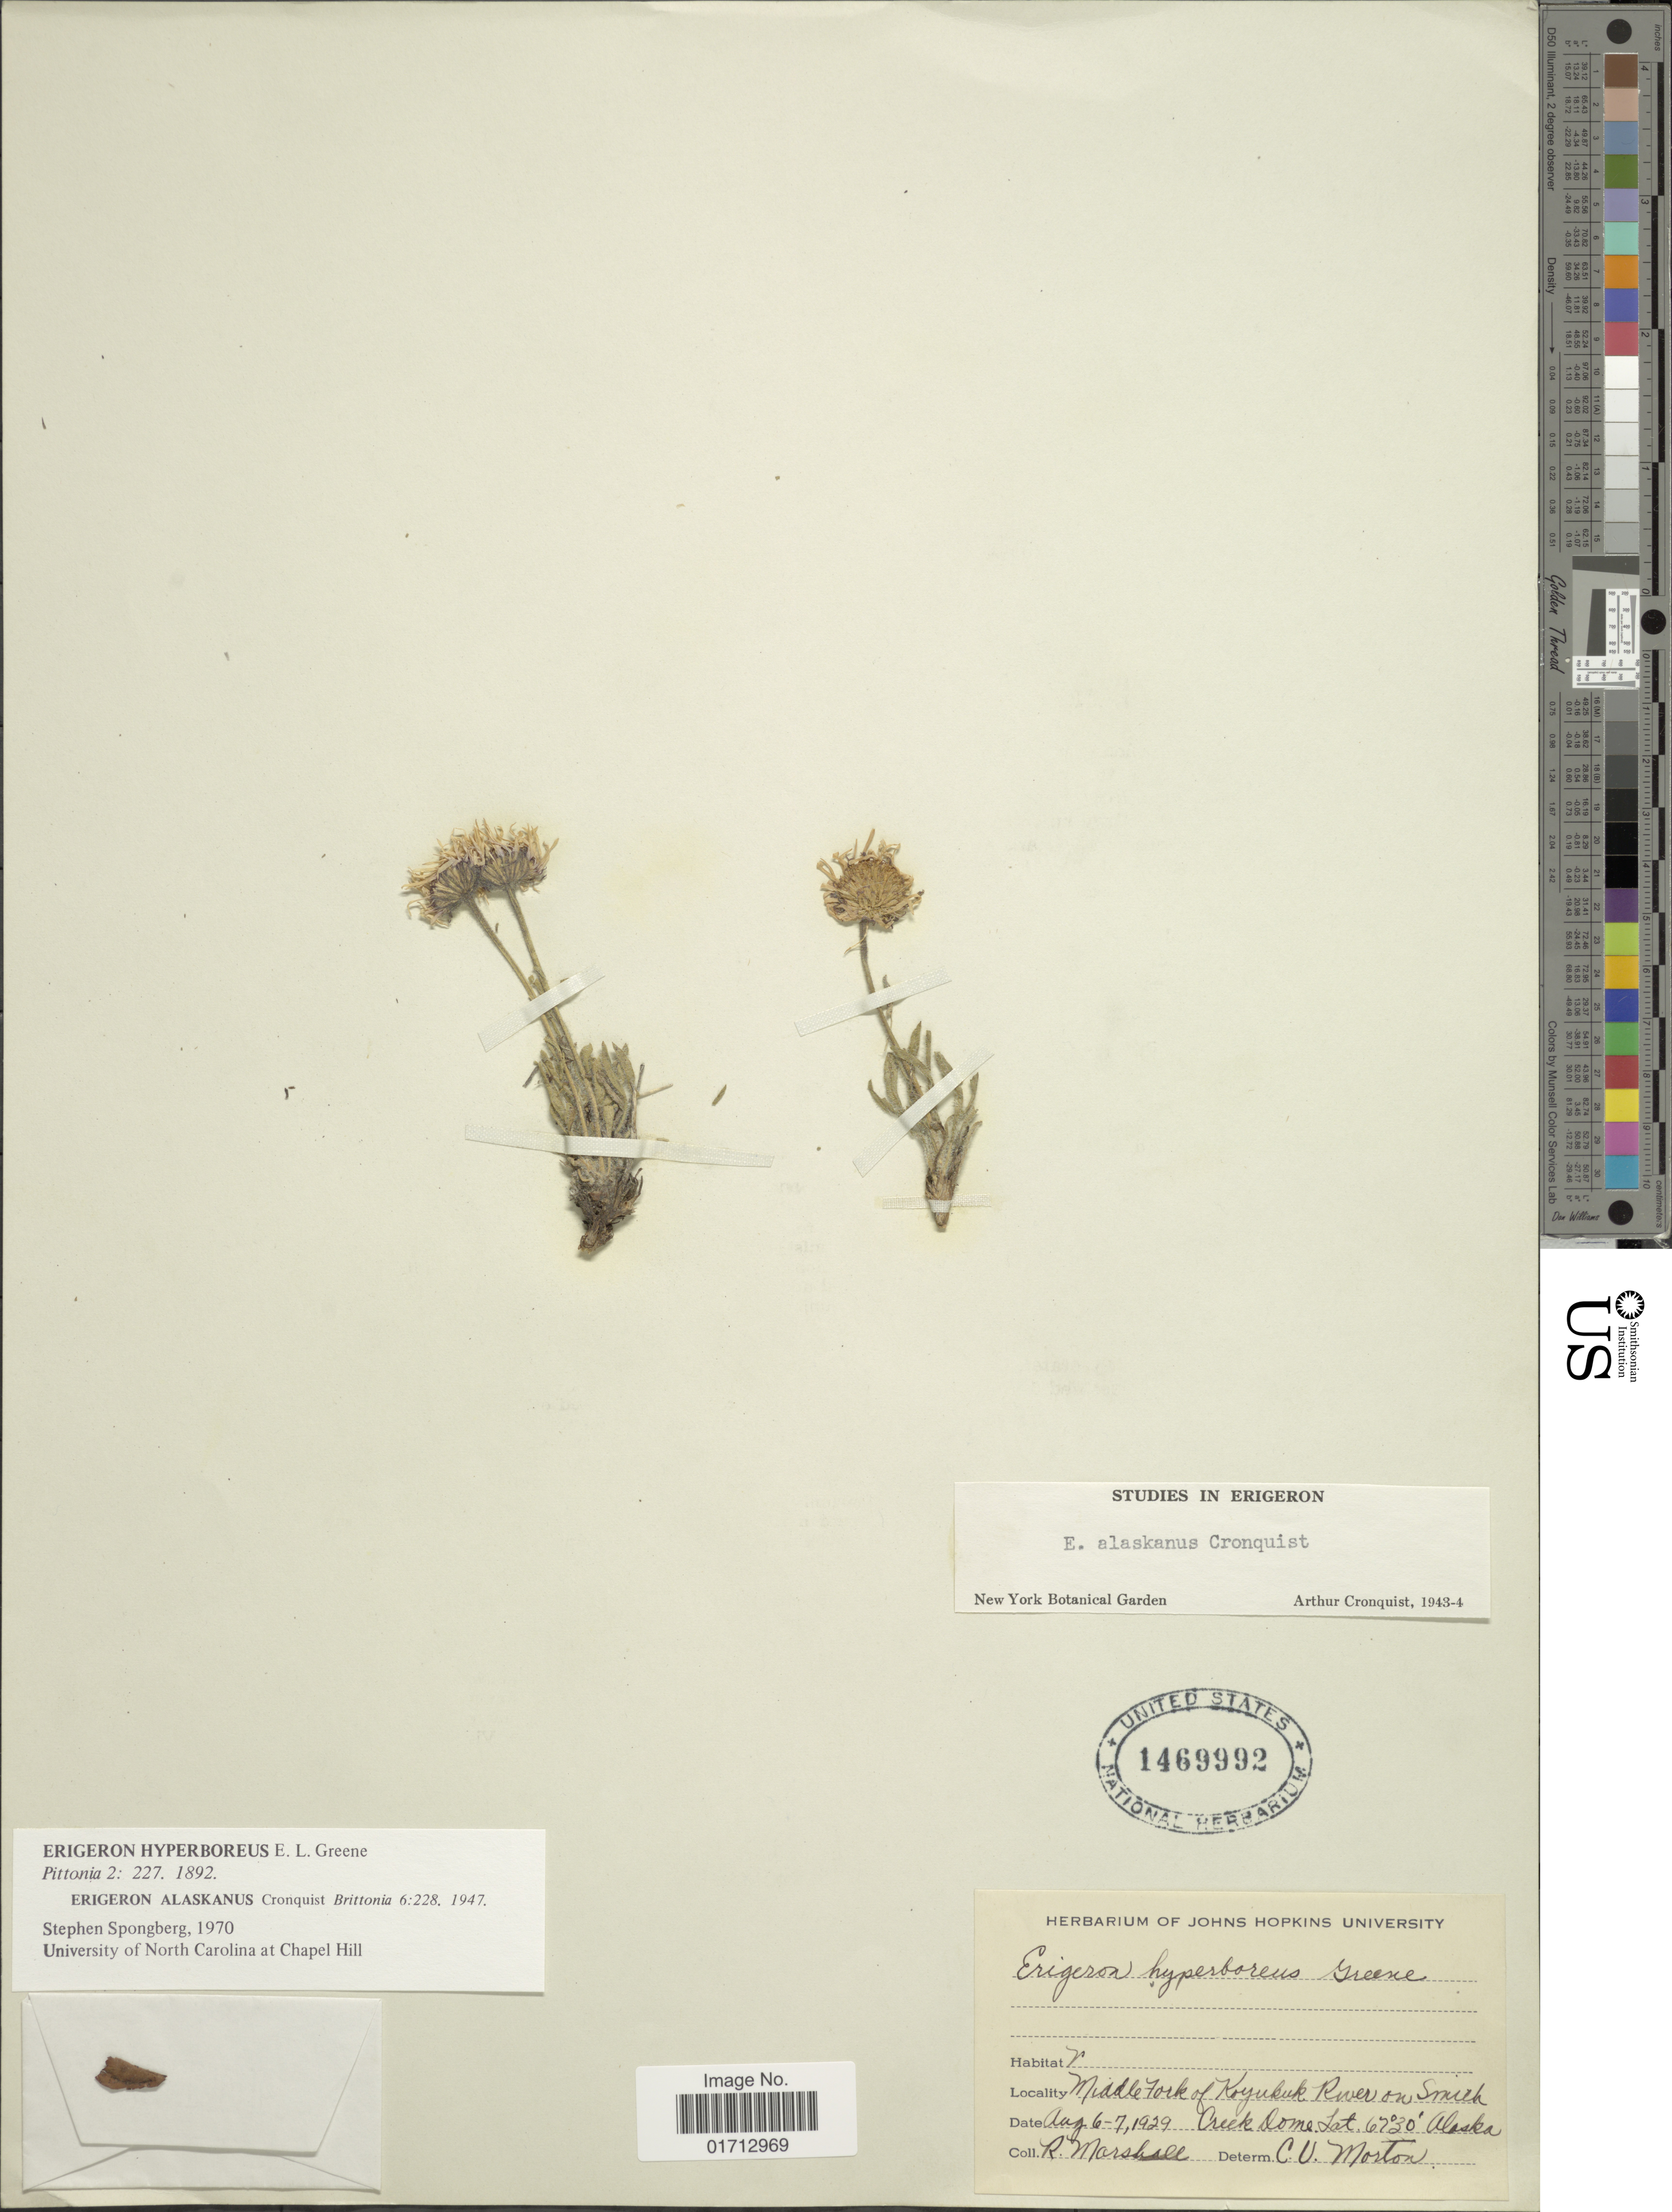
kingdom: Plantae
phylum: Tracheophyta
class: Magnoliopsida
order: Asterales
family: Asteraceae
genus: Erigeron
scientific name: Erigeron hyperboreus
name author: Greene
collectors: R. Marshall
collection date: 1929-08-06/1929-08-07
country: United States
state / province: Alaska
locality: Middle Fork of Koyukuk River on Snuek Creek Dome.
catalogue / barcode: US 1469992